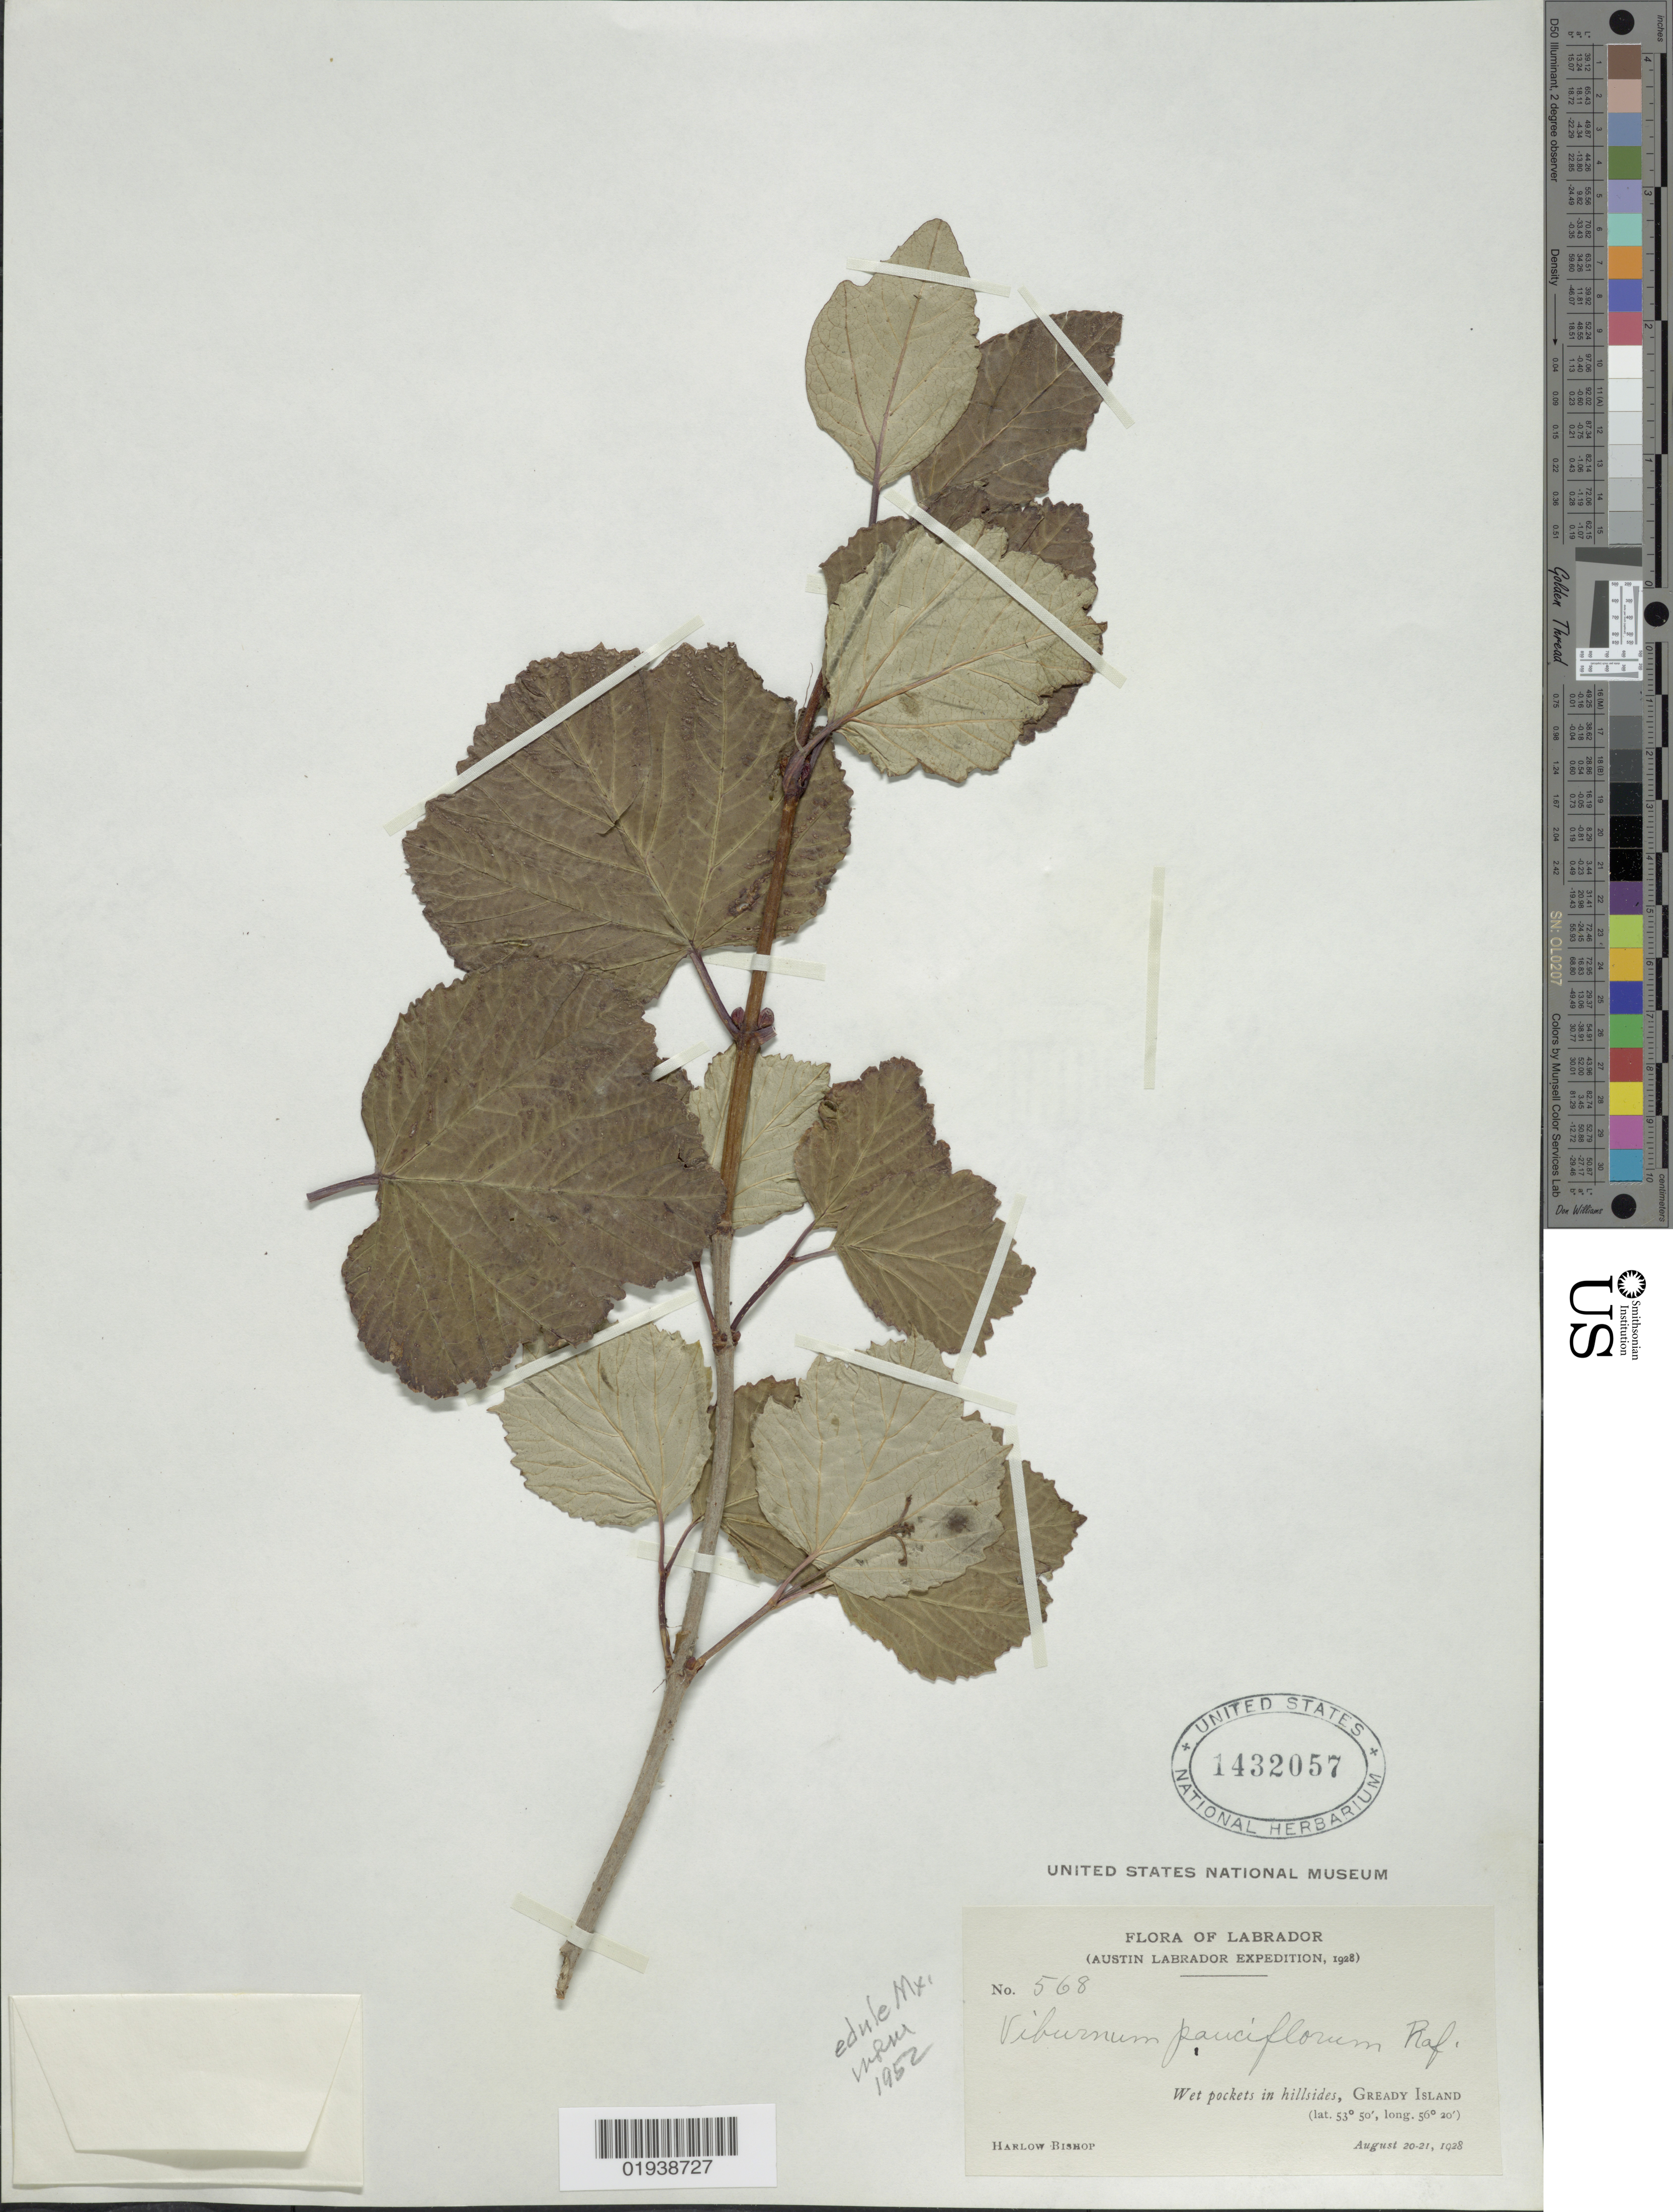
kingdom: Plantae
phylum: Tracheophyta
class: Magnoliopsida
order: Dipsacales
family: Viburnaceae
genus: Viburnum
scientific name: Viburnum edule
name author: (Michx.) Raf.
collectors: H. Bishop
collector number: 568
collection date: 1928-08-20/1928-08-21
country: Canada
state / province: Newfoundland and Labrador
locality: Labrador. Wet pockets in hillsides, Gready Island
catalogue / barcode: US 1432057